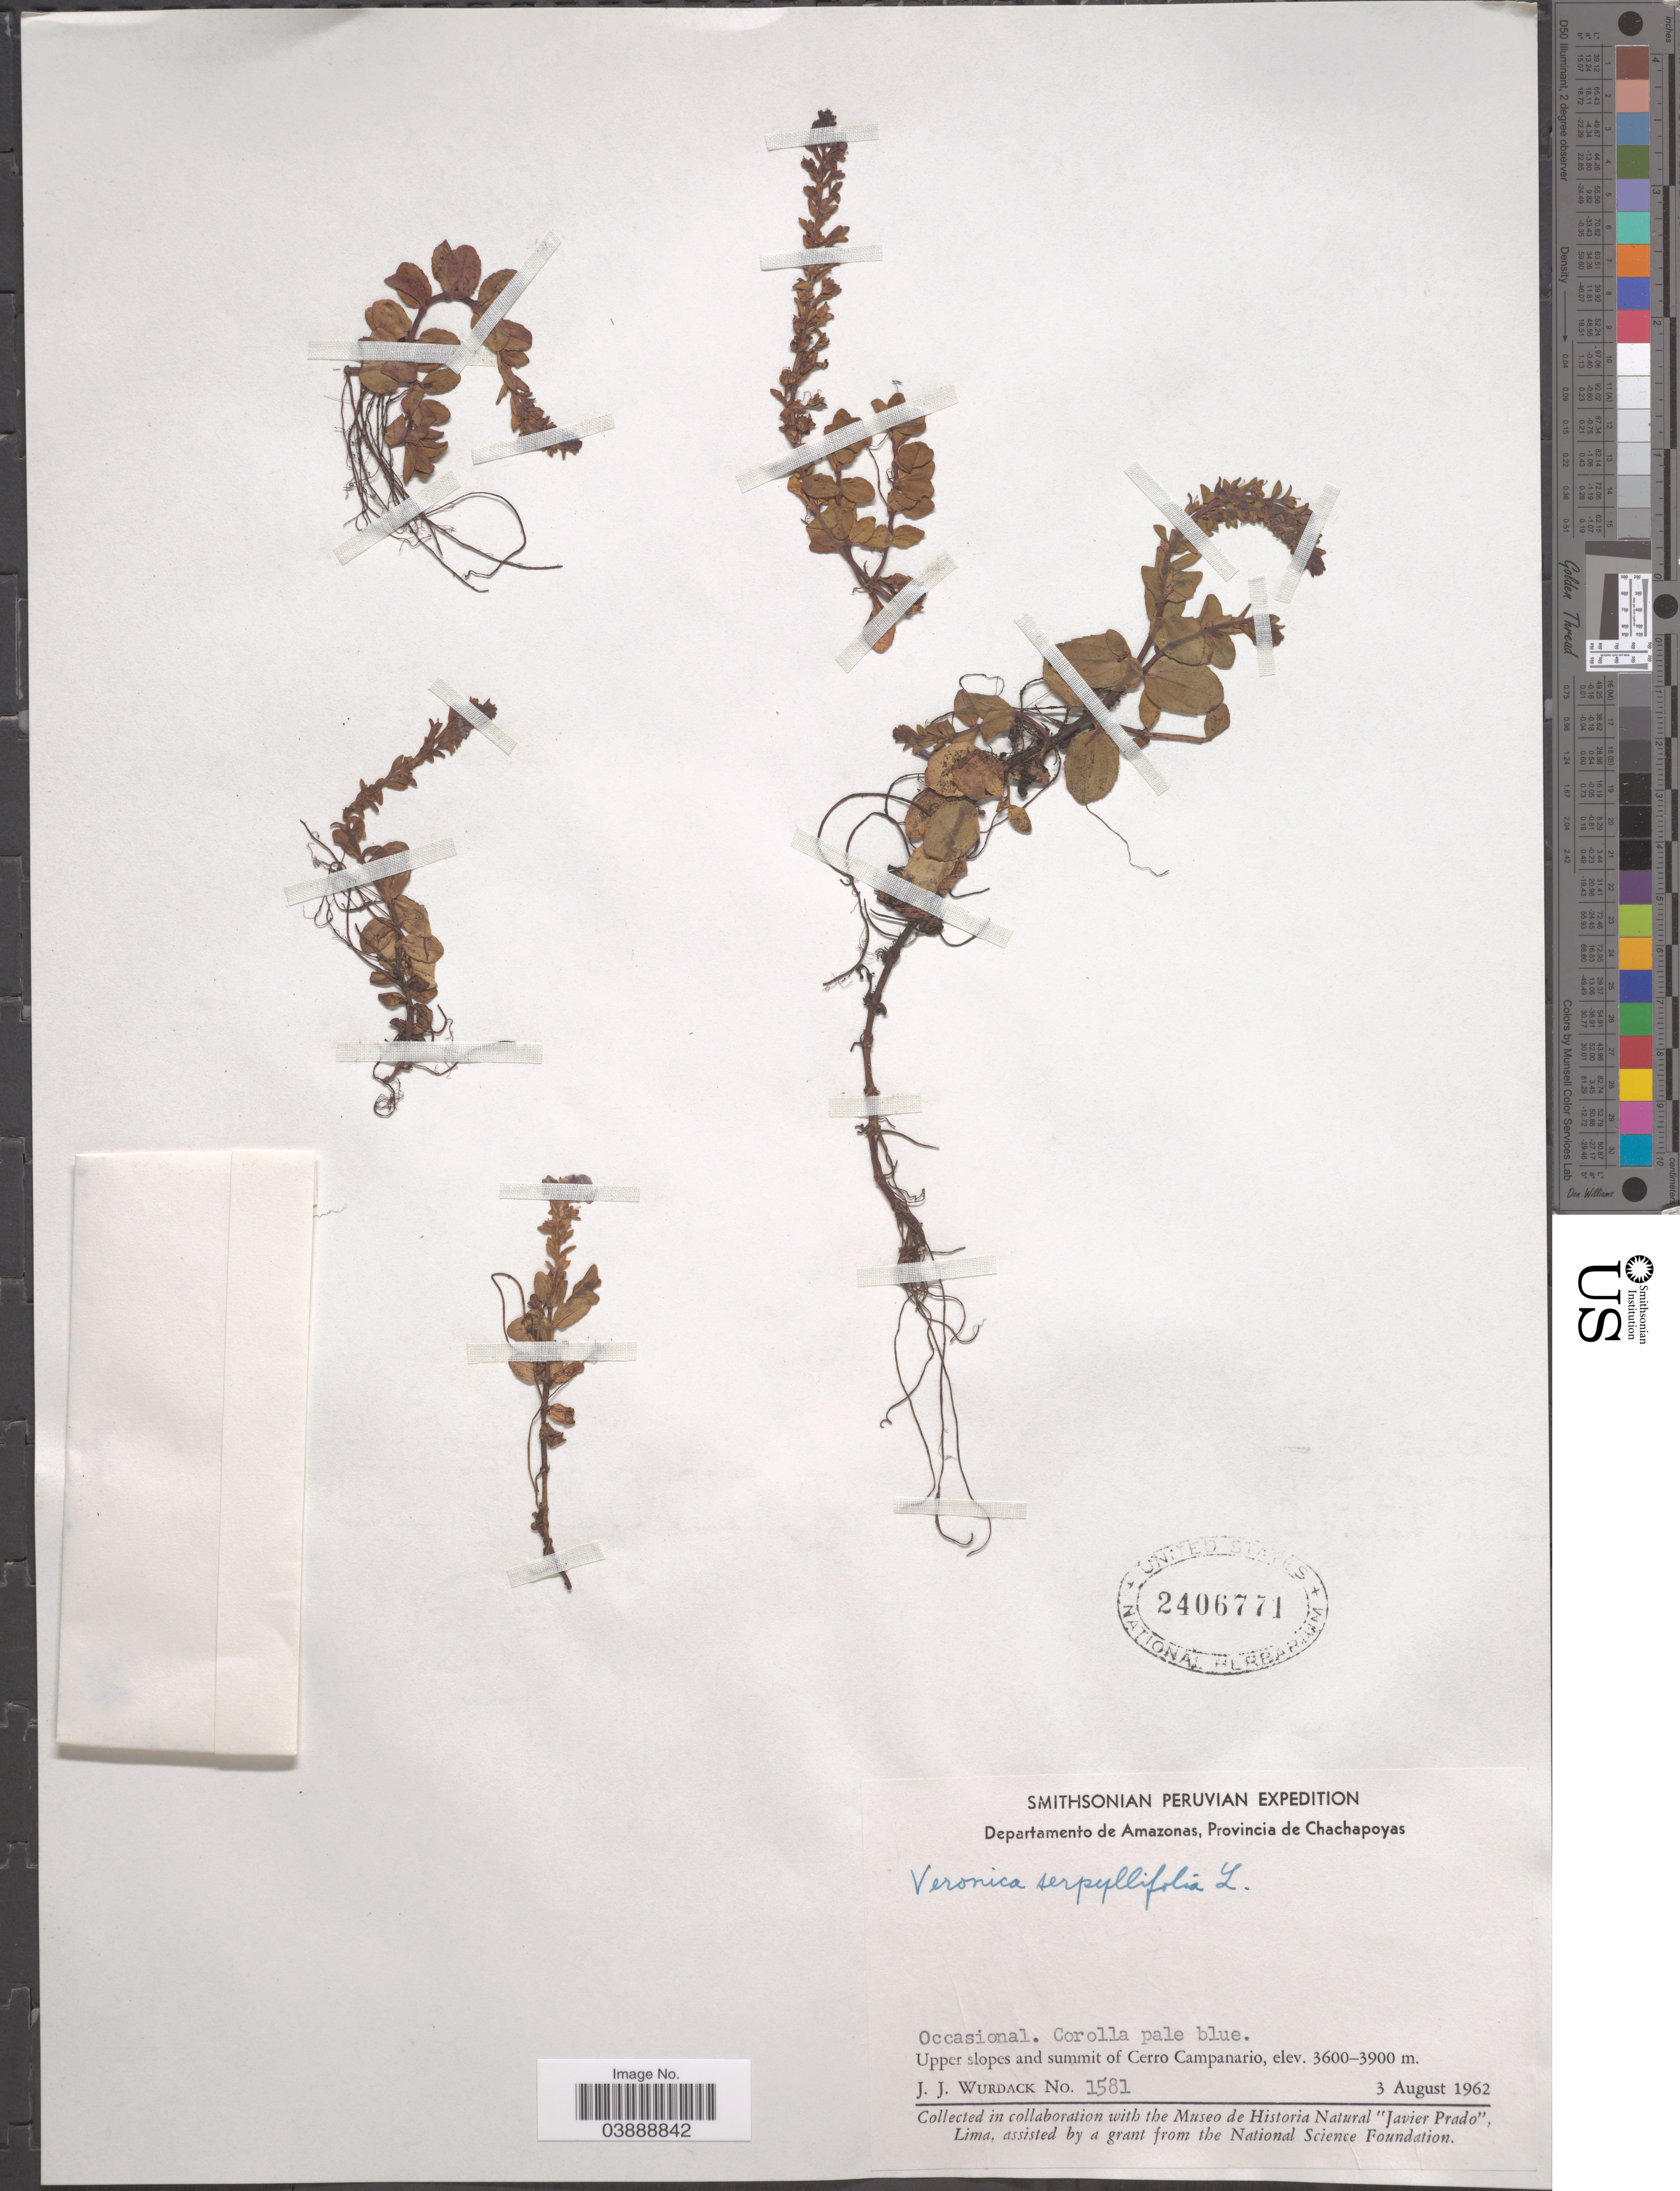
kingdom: Plantae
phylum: Tracheophyta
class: Magnoliopsida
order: Lamiales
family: Plantaginaceae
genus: Veronica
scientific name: Veronica serpyllifolia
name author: L.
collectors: J. J. Wurdack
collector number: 1581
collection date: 1962-08-03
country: Peru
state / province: Amazonas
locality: Departamento de Amazonas, Provincia de Chachapoyas. Upper slopes and summit of Cerro Campanario.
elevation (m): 3600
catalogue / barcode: US 2406771